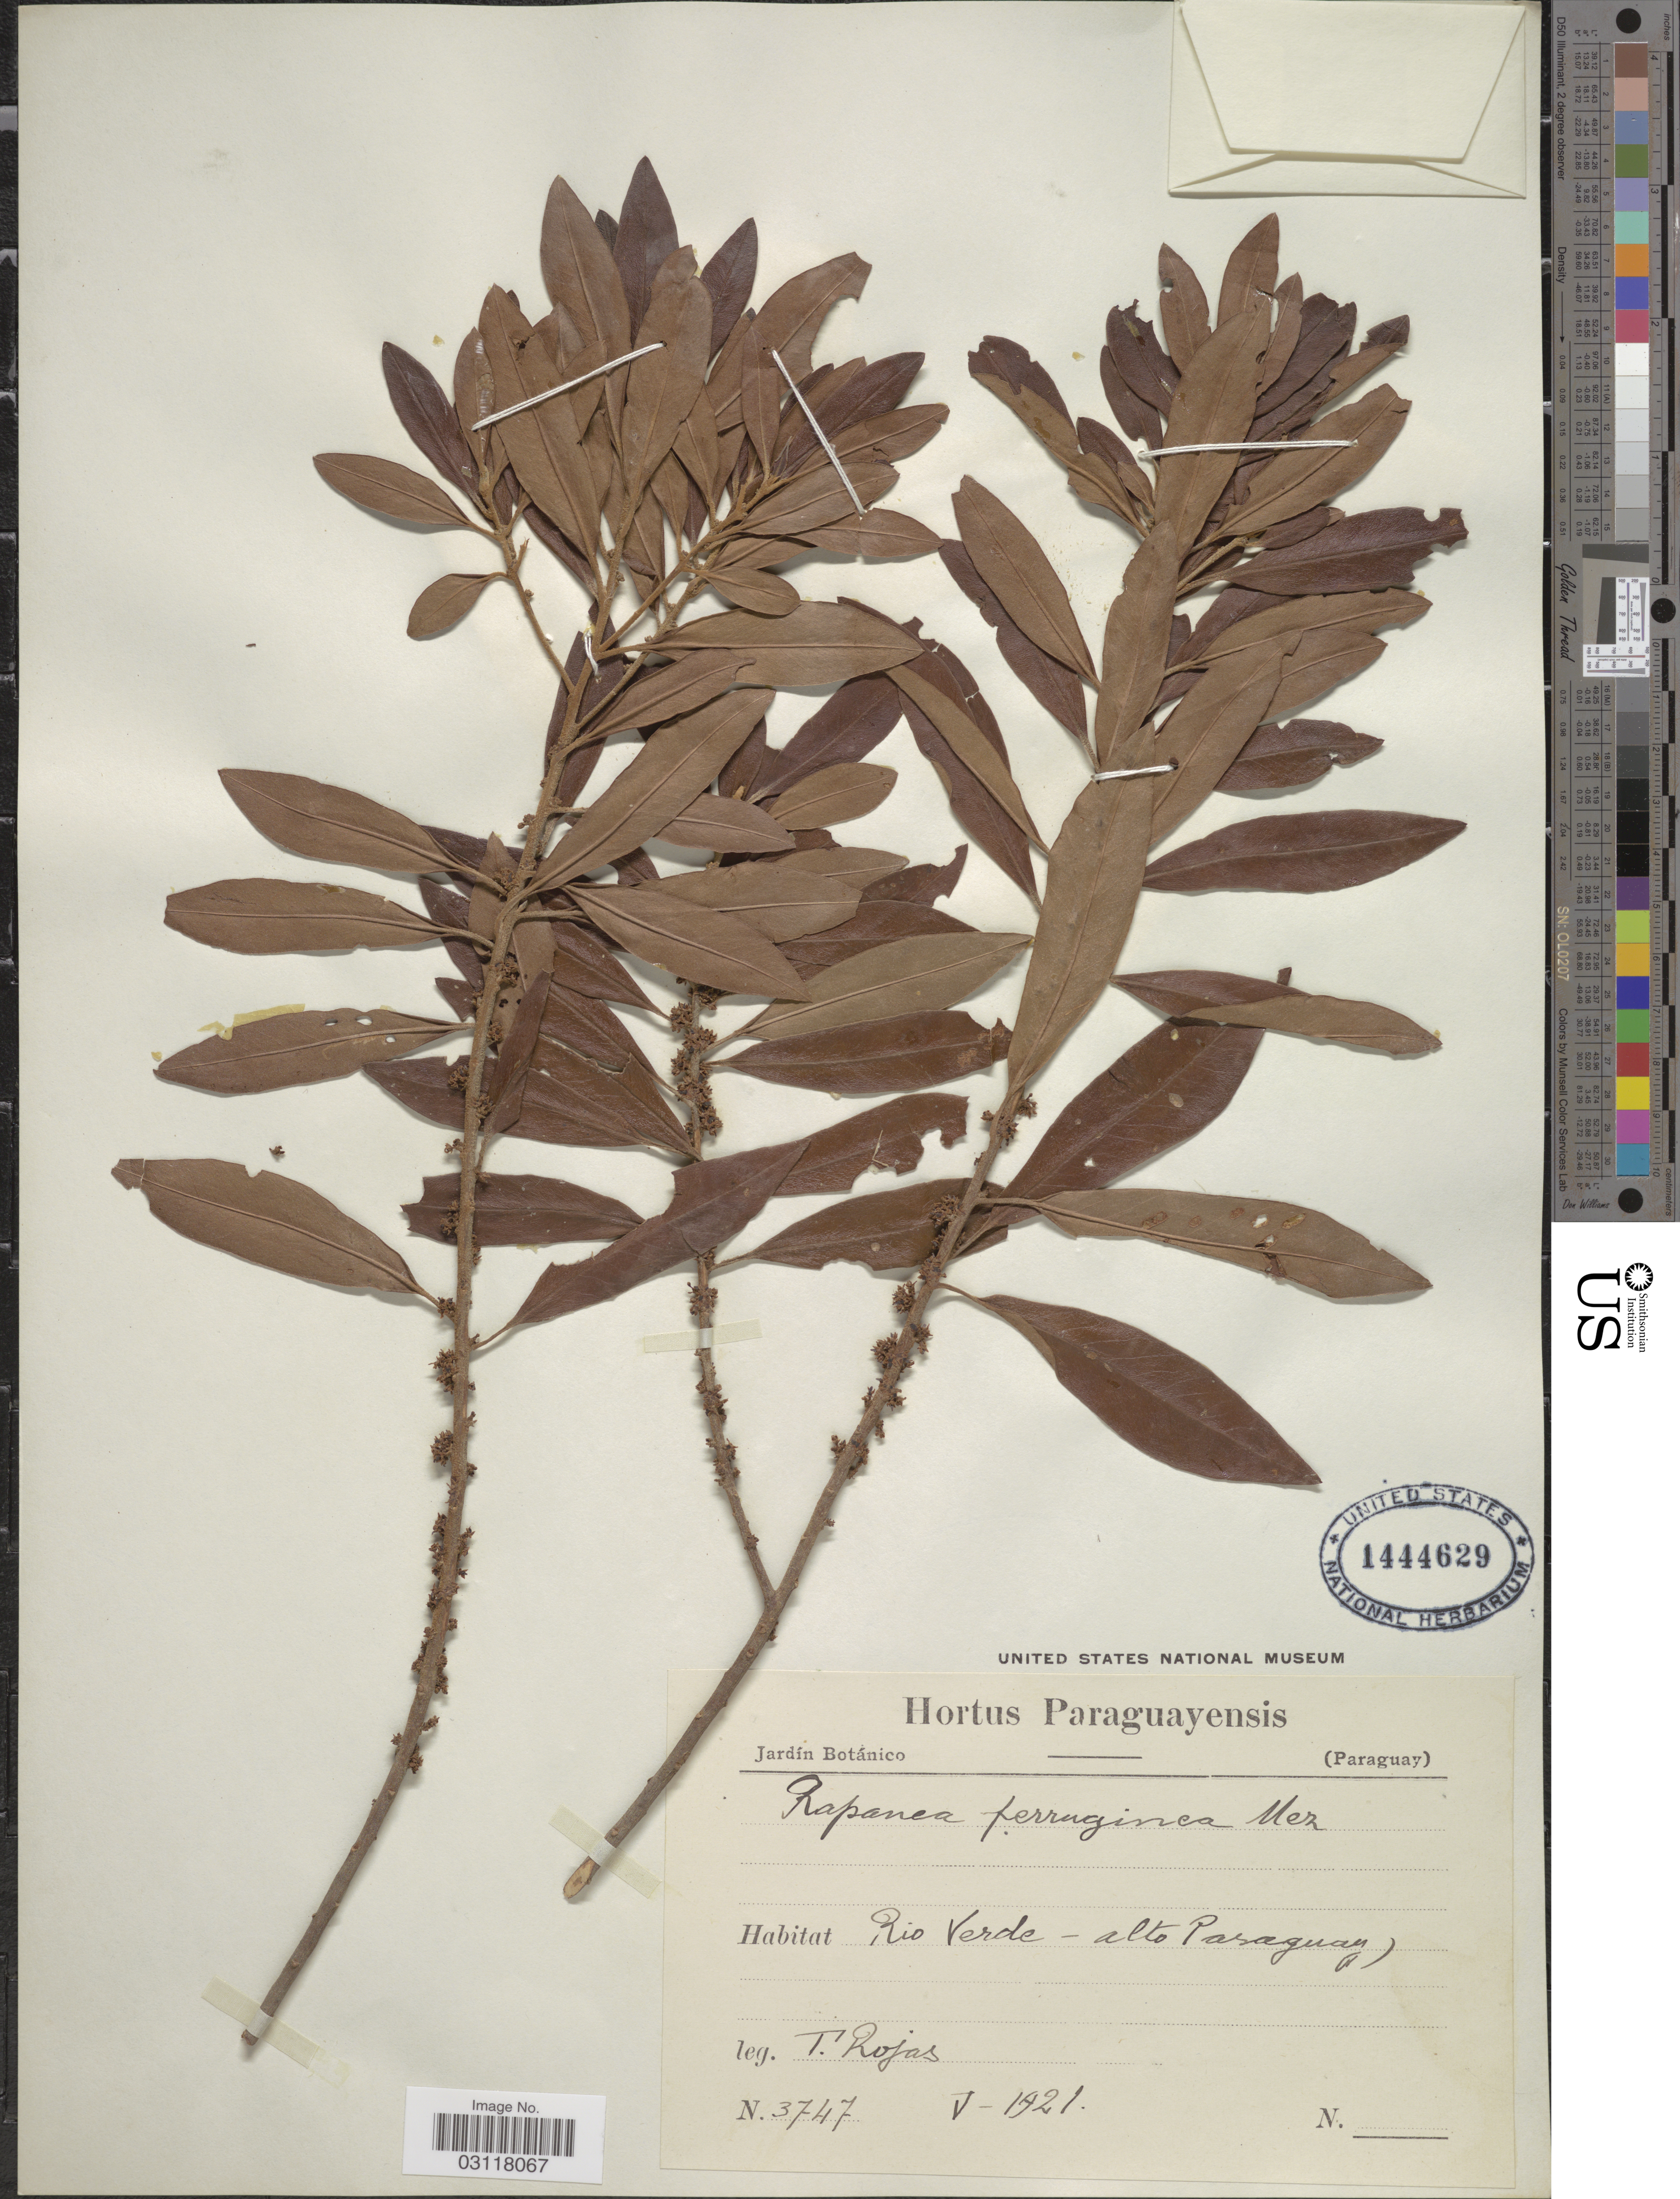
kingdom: Plantae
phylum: Tracheophyta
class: Magnoliopsida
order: Ericales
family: Primulaceae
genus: Rapanea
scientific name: Rapanea ferruginea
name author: (Ruiz & Pav.) Mez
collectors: T. Rojas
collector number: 3747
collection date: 1921-05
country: Paraguay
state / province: Alto Paraguay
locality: Rio Verde.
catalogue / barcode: US 1444629